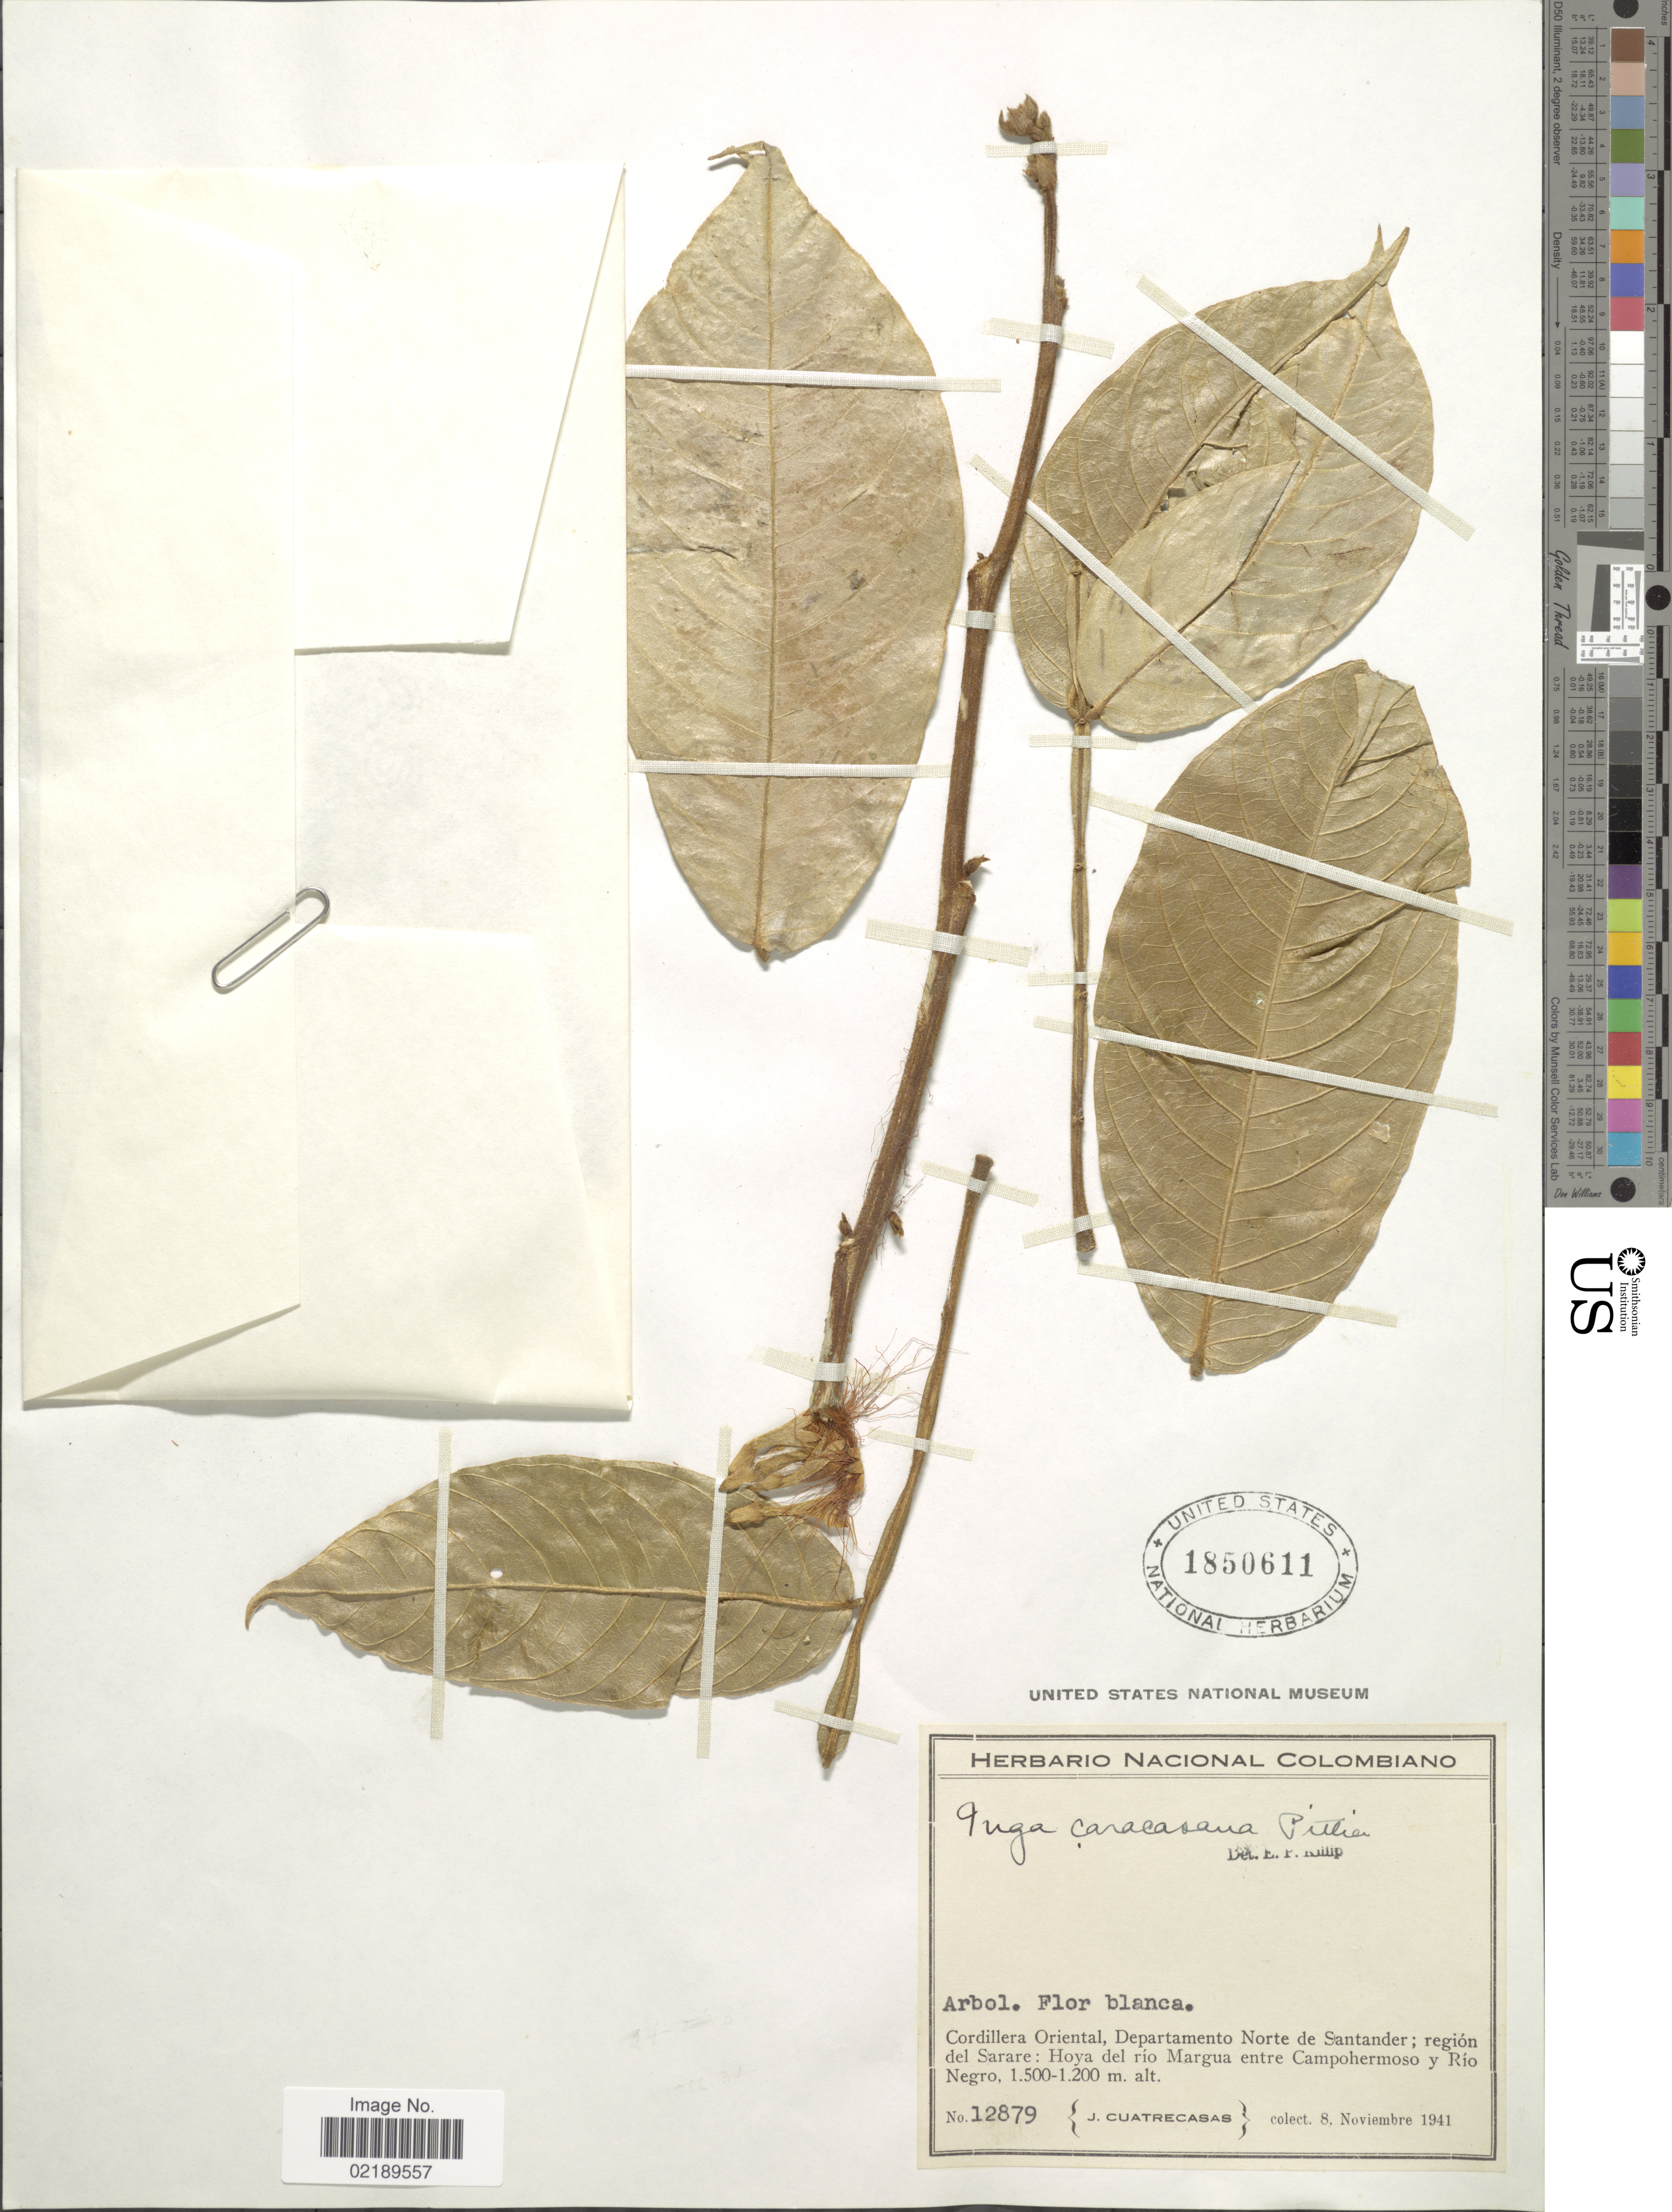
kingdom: Plantae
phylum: Tracheophyta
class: Magnoliopsida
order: Fabales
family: Fabaceae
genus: Inga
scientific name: Inga sapindoides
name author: Willd.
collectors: J. Cuatrecasas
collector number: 12879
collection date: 1941-11-08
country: Colombia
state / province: Norte de Santander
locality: Cordillera Oriental, region del Sarare: Hoya del rio Margua entre Campohermoso y Rio Negro.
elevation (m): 1200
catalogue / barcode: US 1850611